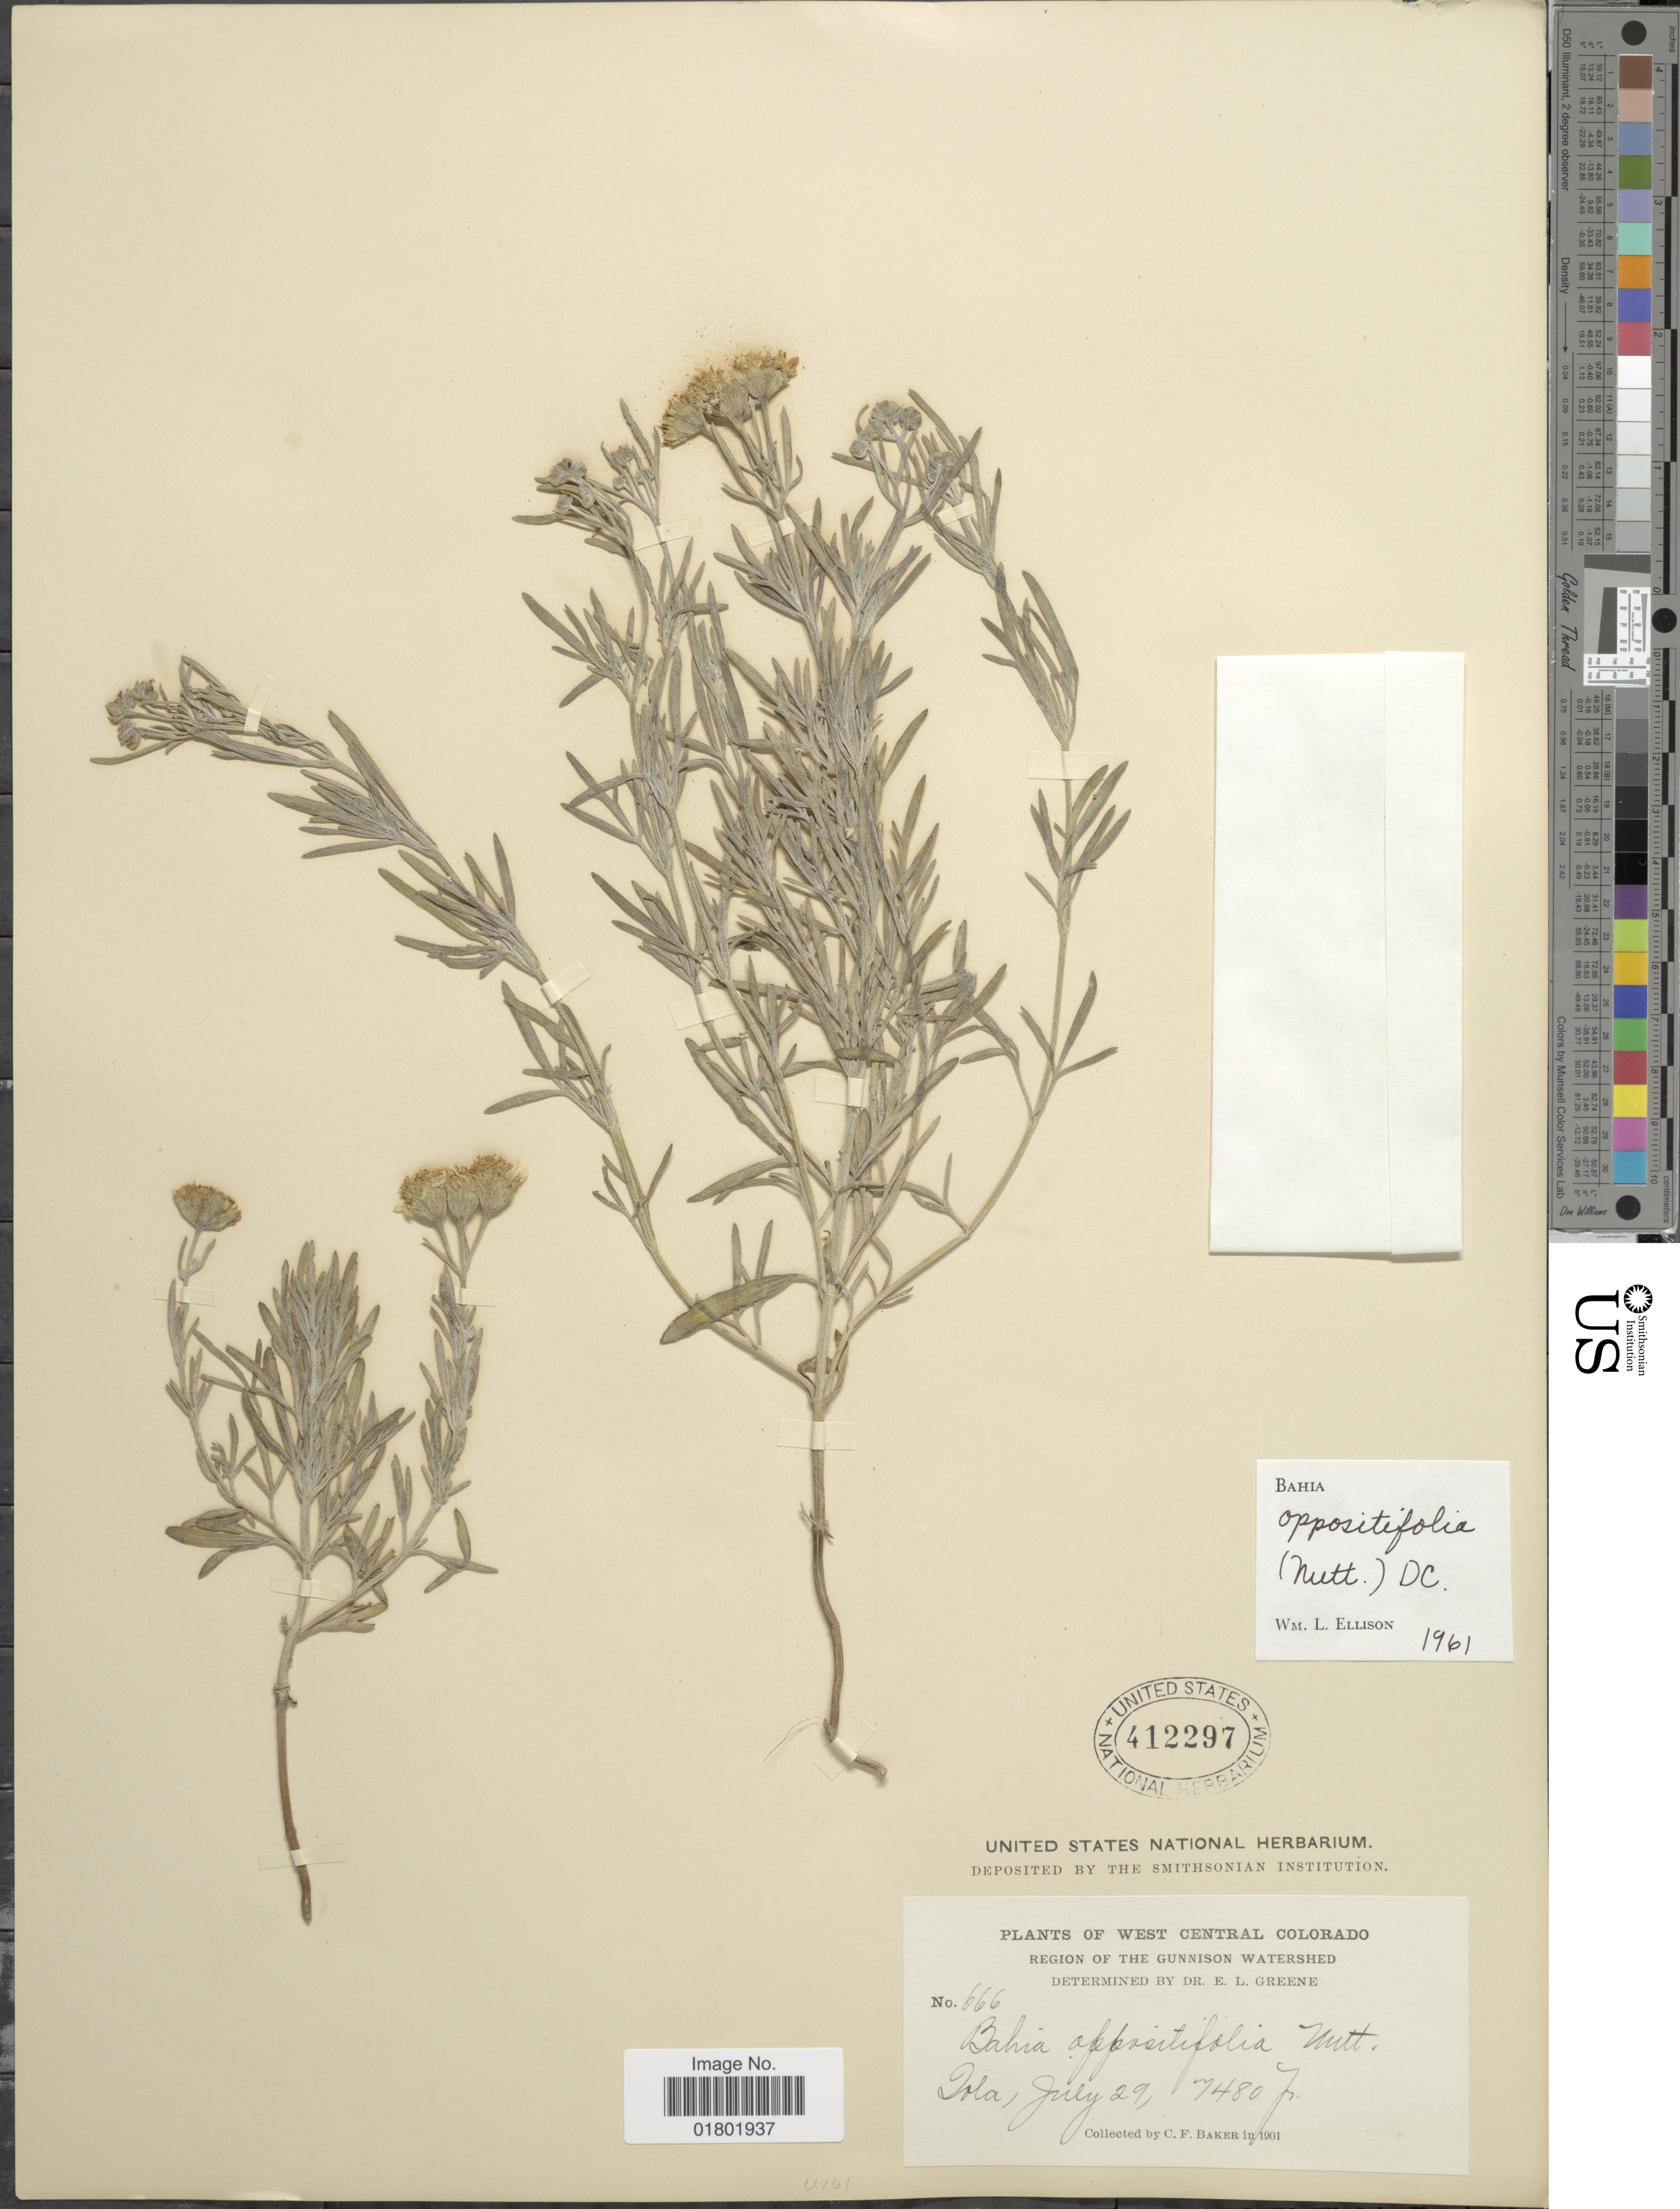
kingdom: Plantae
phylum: Tracheophyta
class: Magnoliopsida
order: Asterales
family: Asteraceae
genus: Bahia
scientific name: Bahia oppositifolia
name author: Nutt.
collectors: C. F. Baker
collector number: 666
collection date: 1901-07-29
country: United States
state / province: Colorado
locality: West Central Colorado, Region of the Gunnison Watershed, Iola.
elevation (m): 2280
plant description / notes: Corrected "Tola" to "Iola."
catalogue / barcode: US 412297